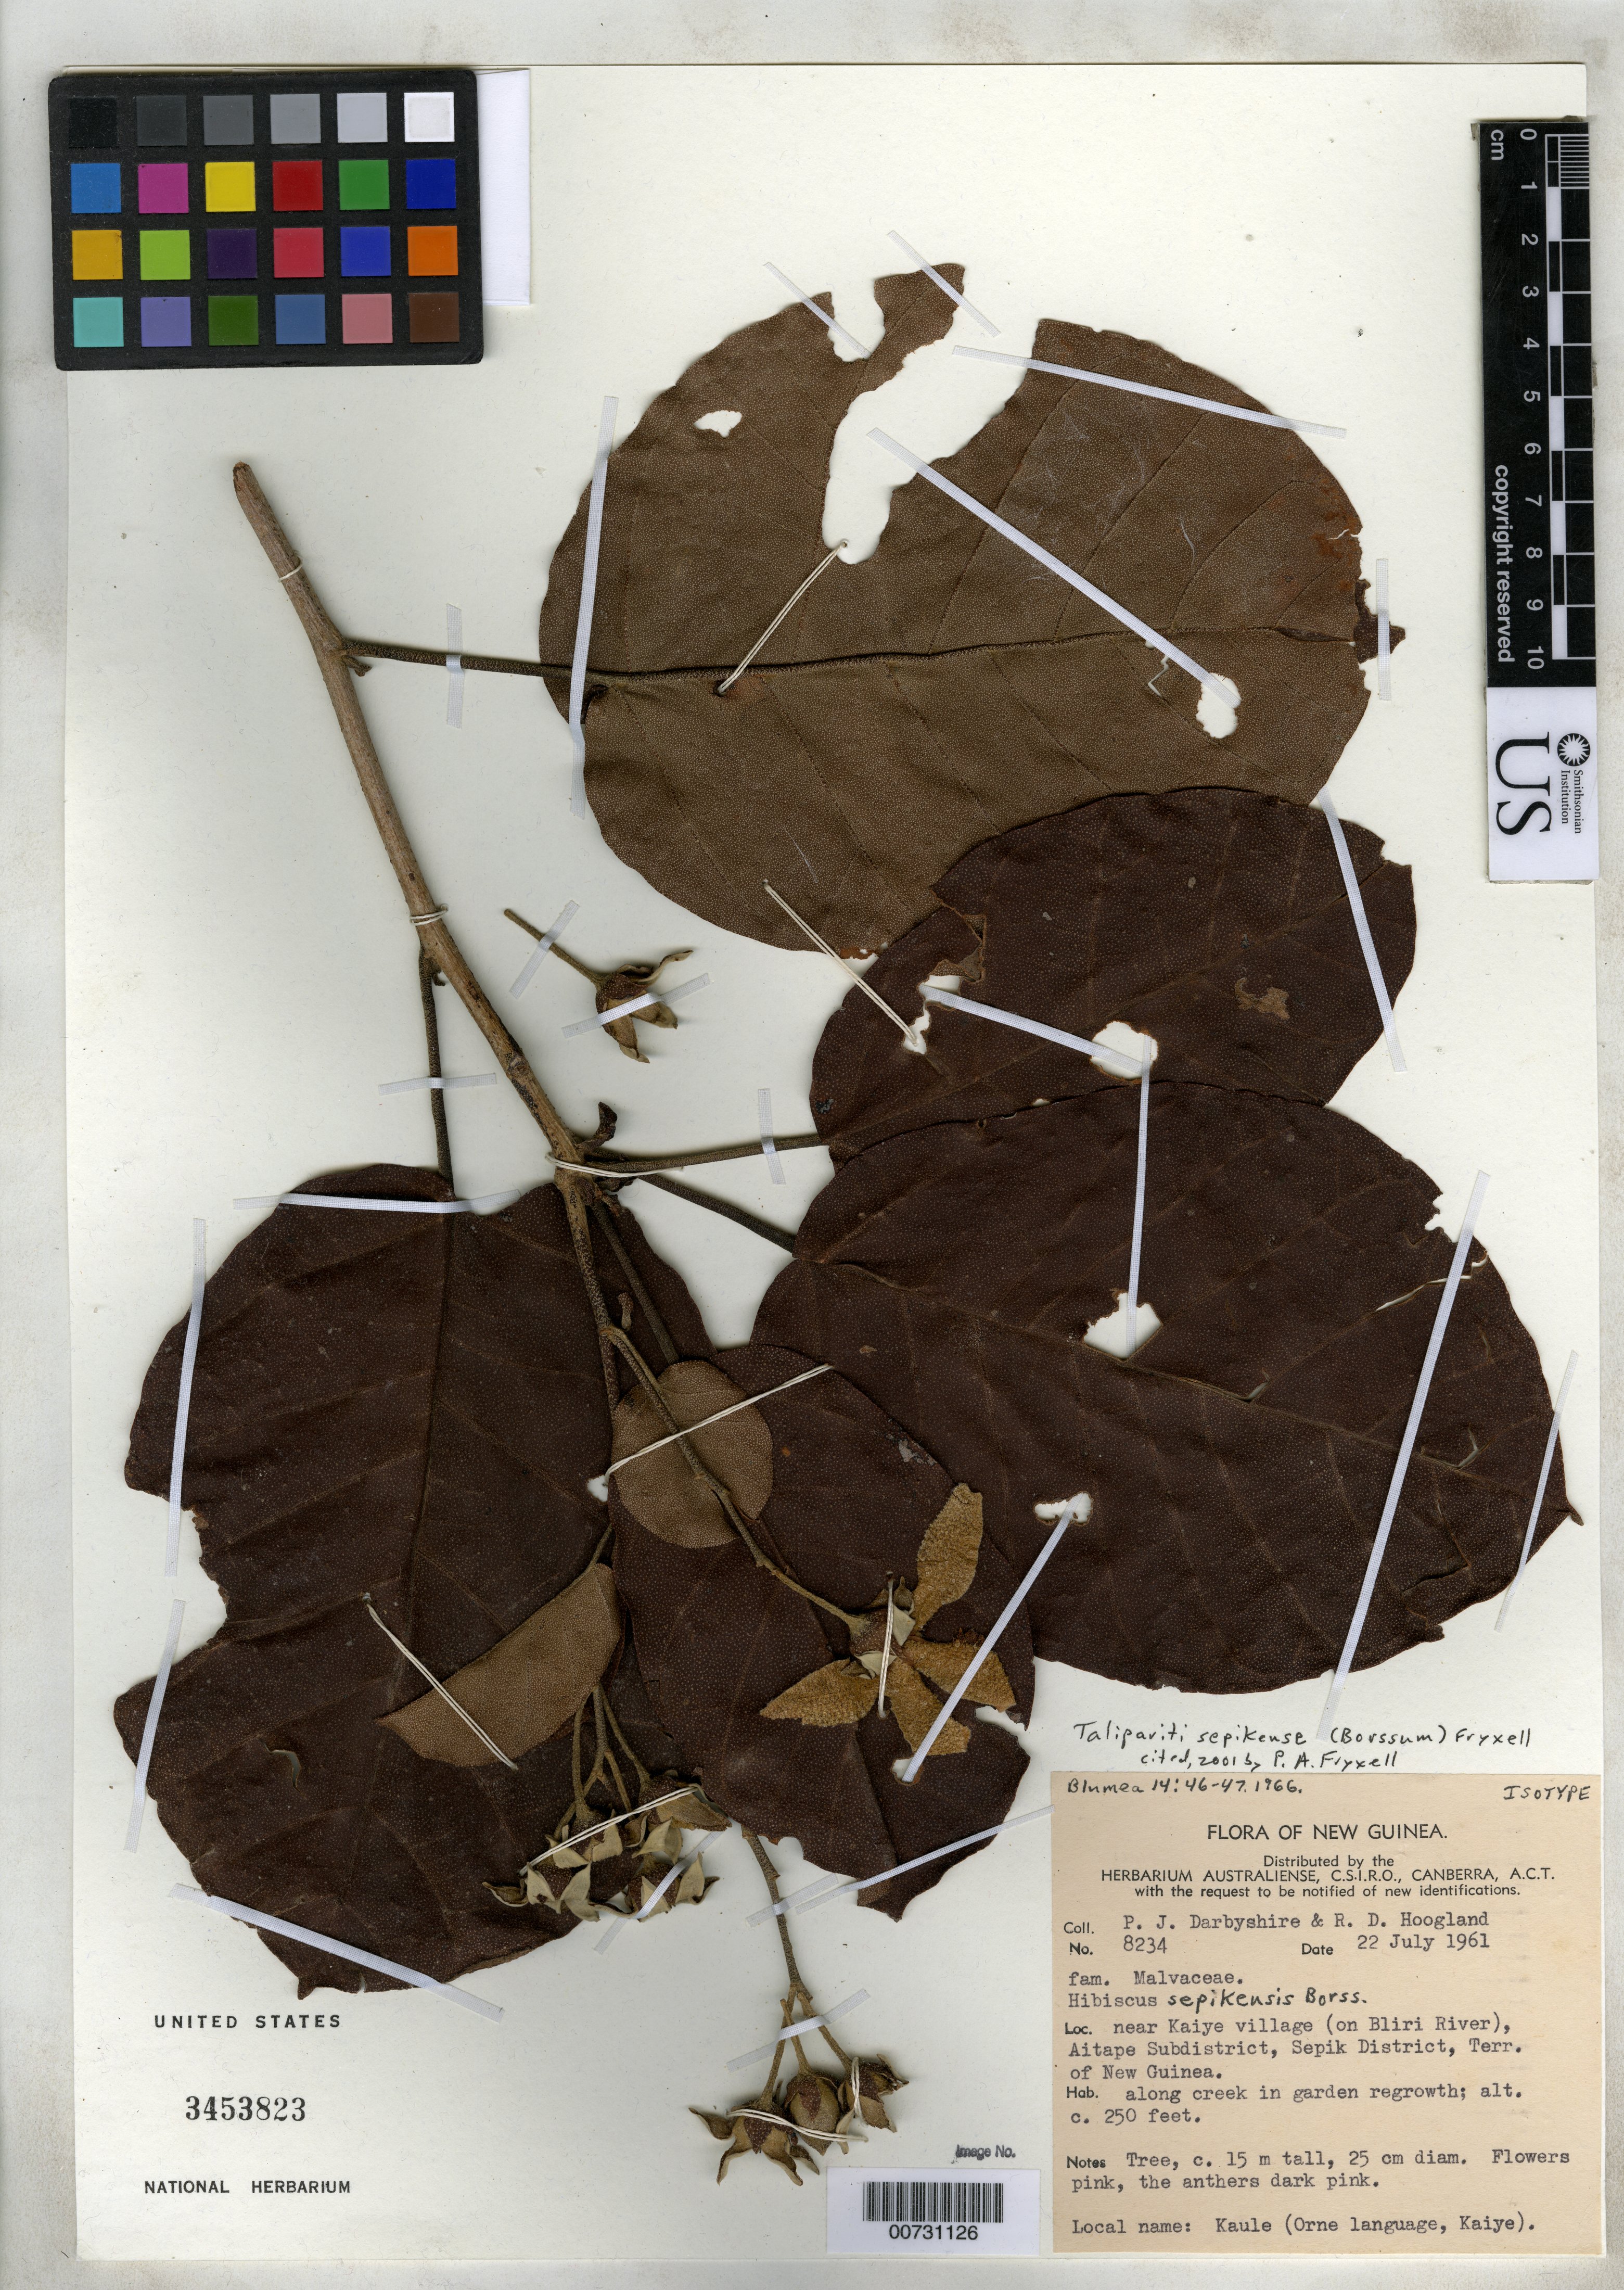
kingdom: Plantae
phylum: Tracheophyta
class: Magnoliopsida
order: Malvales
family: Malvaceae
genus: Hibiscus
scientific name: Hibiscus sepikensis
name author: Borss.Waalk.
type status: Isotype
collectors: P. Darbyshire & R. D. Hoogland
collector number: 8234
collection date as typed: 22 Jul 1961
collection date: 1961-07-22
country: Papua New Guinea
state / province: Sandaun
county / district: Aitape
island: New Guinea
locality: Near Kaiye village (on Bliri River), Aitape Subdistrict, Sepik District, Terr. of New Guinea.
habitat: Along creek in garden regrowth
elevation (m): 76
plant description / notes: Cited 2001 by P.A. Fryxell, Contr. Univ. Michigan Herb. 23: 231.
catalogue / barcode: US 3453823